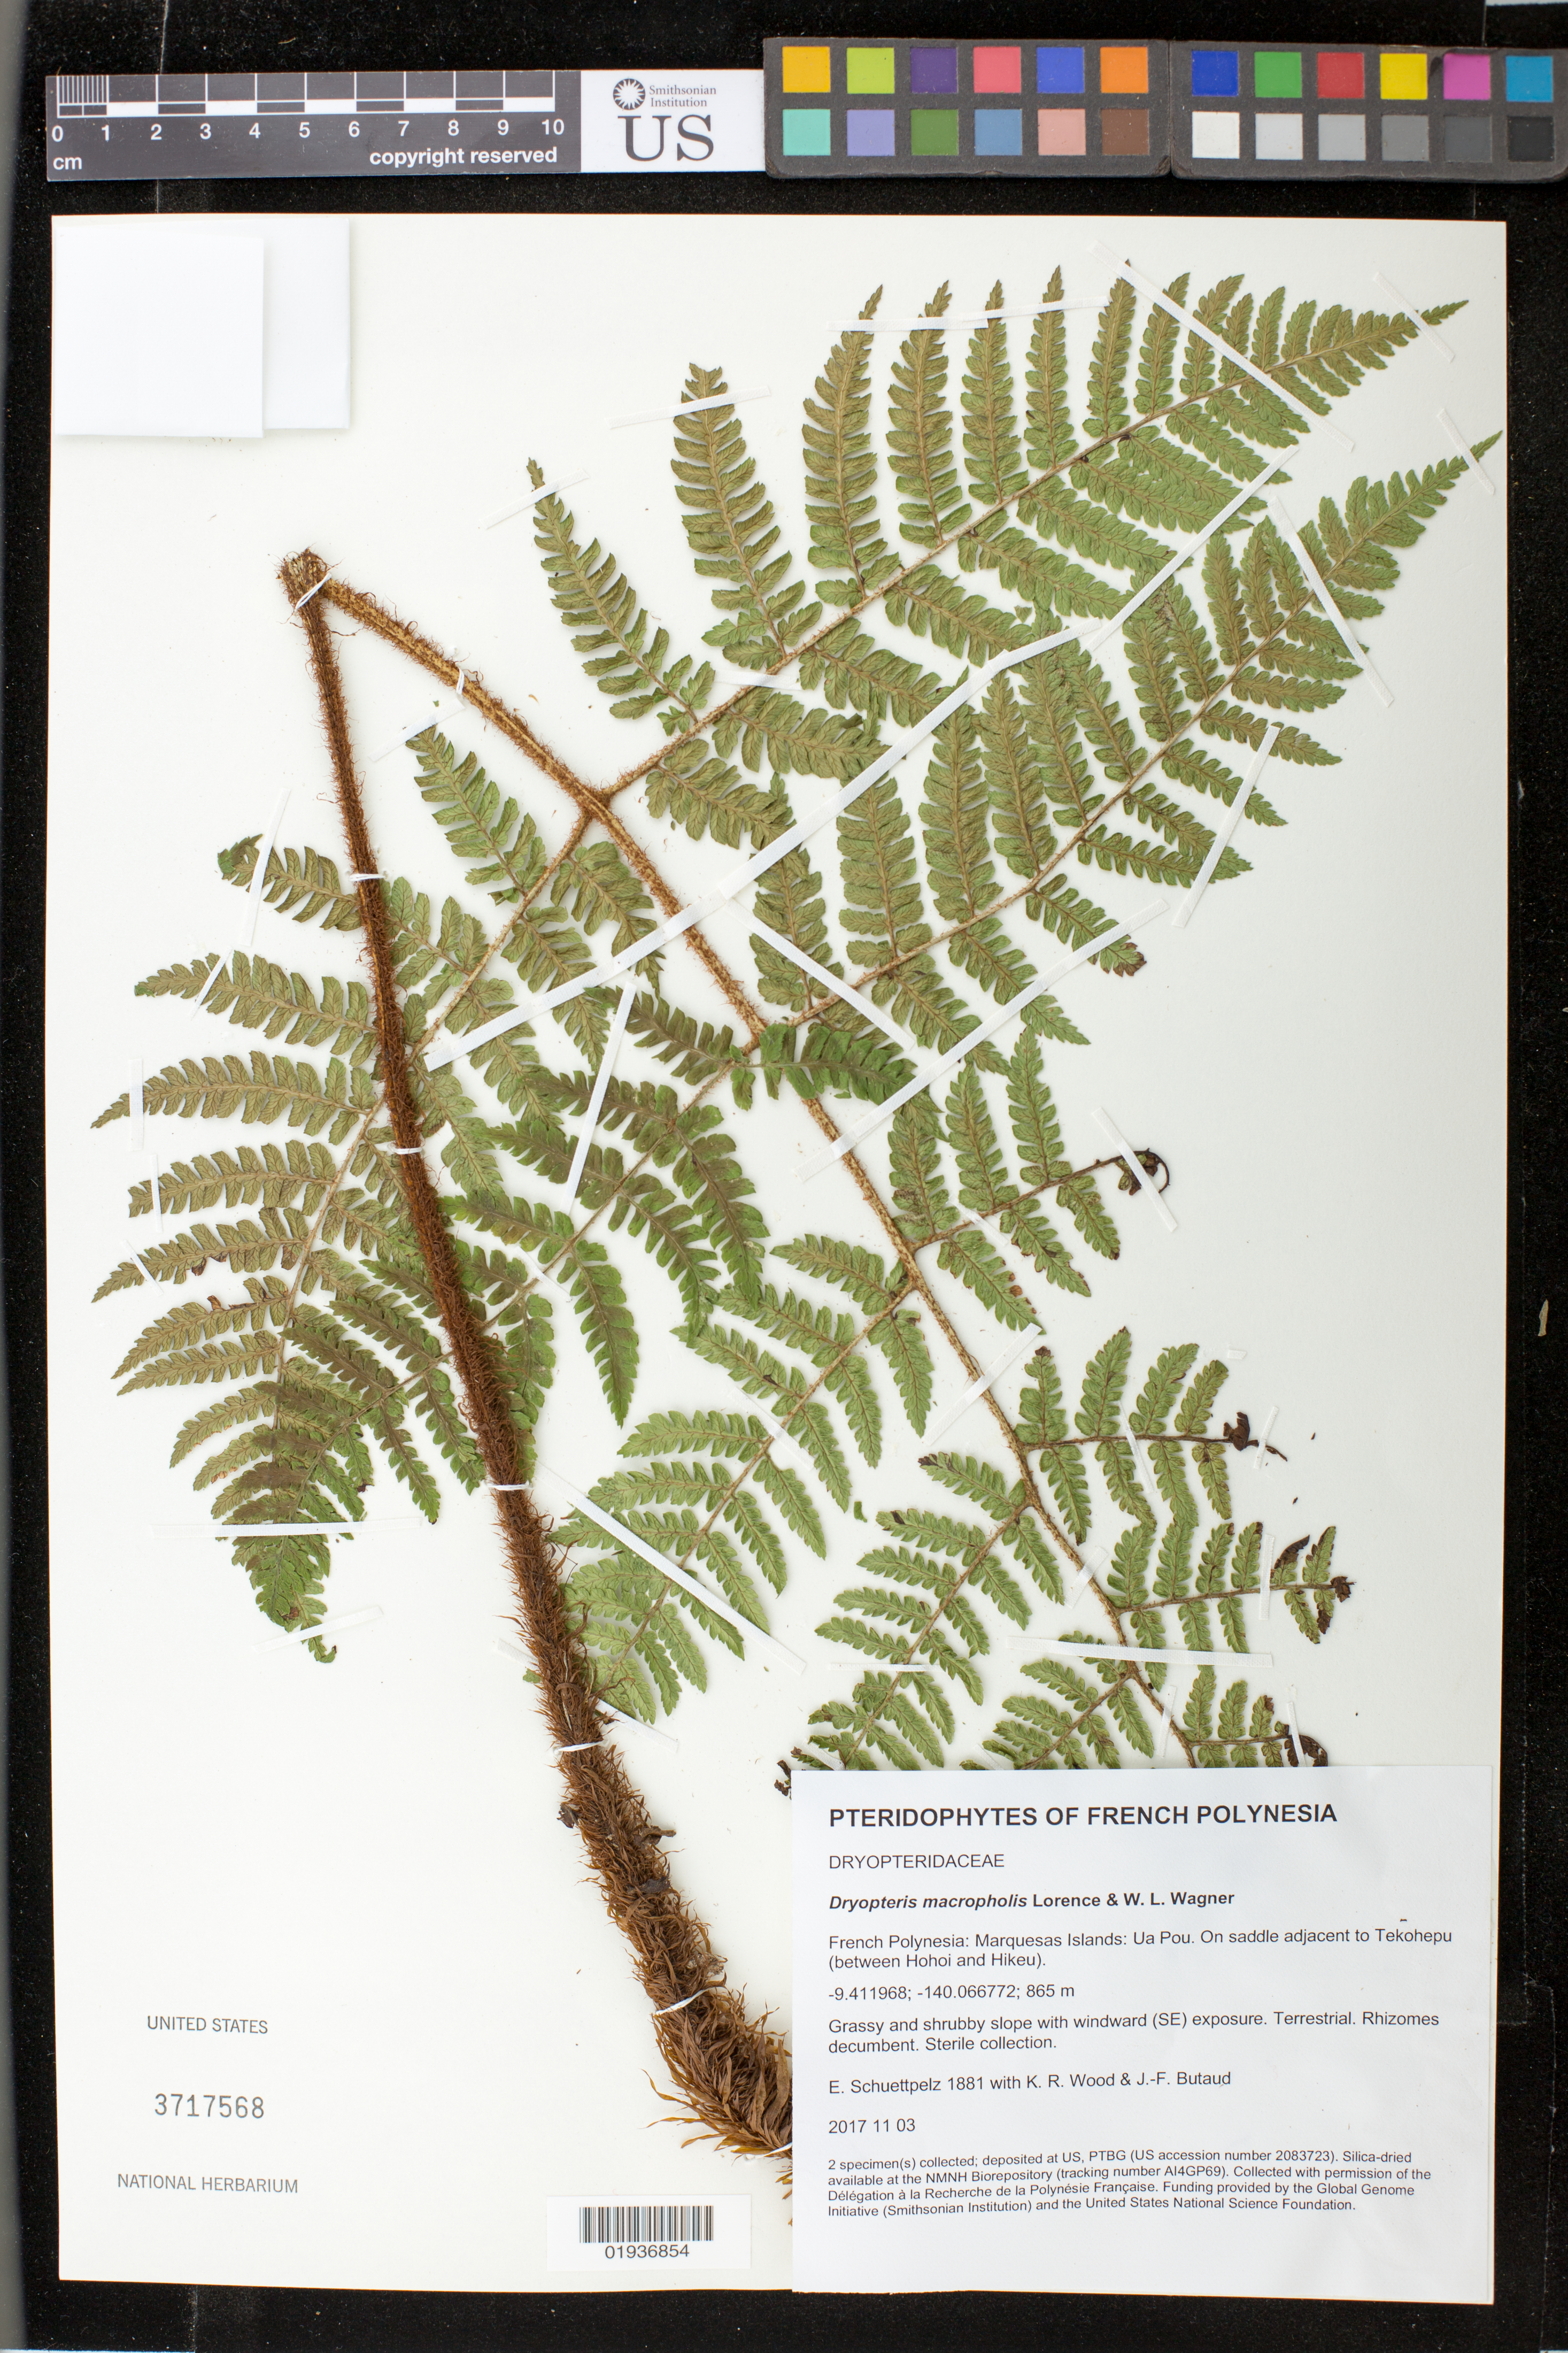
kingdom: Plantae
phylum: Tracheophyta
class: Polypodiopsida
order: Polypodiales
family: Dryopteridaceae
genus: Dryopteris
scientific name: Dryopteris macropholis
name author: Lorence & W.L. Wagner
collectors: E. Schuettpelz, K. R. Wood & J. -F. Butaud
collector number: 1881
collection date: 2017-11-03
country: French Polynesia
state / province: Marquesas Islands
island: Ua Pou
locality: On saddle adjacent to Tekohepu (between Hohoi and Hikeu).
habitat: Grassy and shrubby slope with windward (SE) exposure.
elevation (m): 865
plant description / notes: Collected with permission of the Délégation à la Recherche de la Polynésie Française. Funding provided by the Global Genome Initiative (Smithsonian Institution) and the United States National Science Foundation. Silica dried tissue stored at AI4GP69 in the NMNH Biorepository, Smithsonian Institution.; Sterile collection.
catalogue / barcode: US 3717568